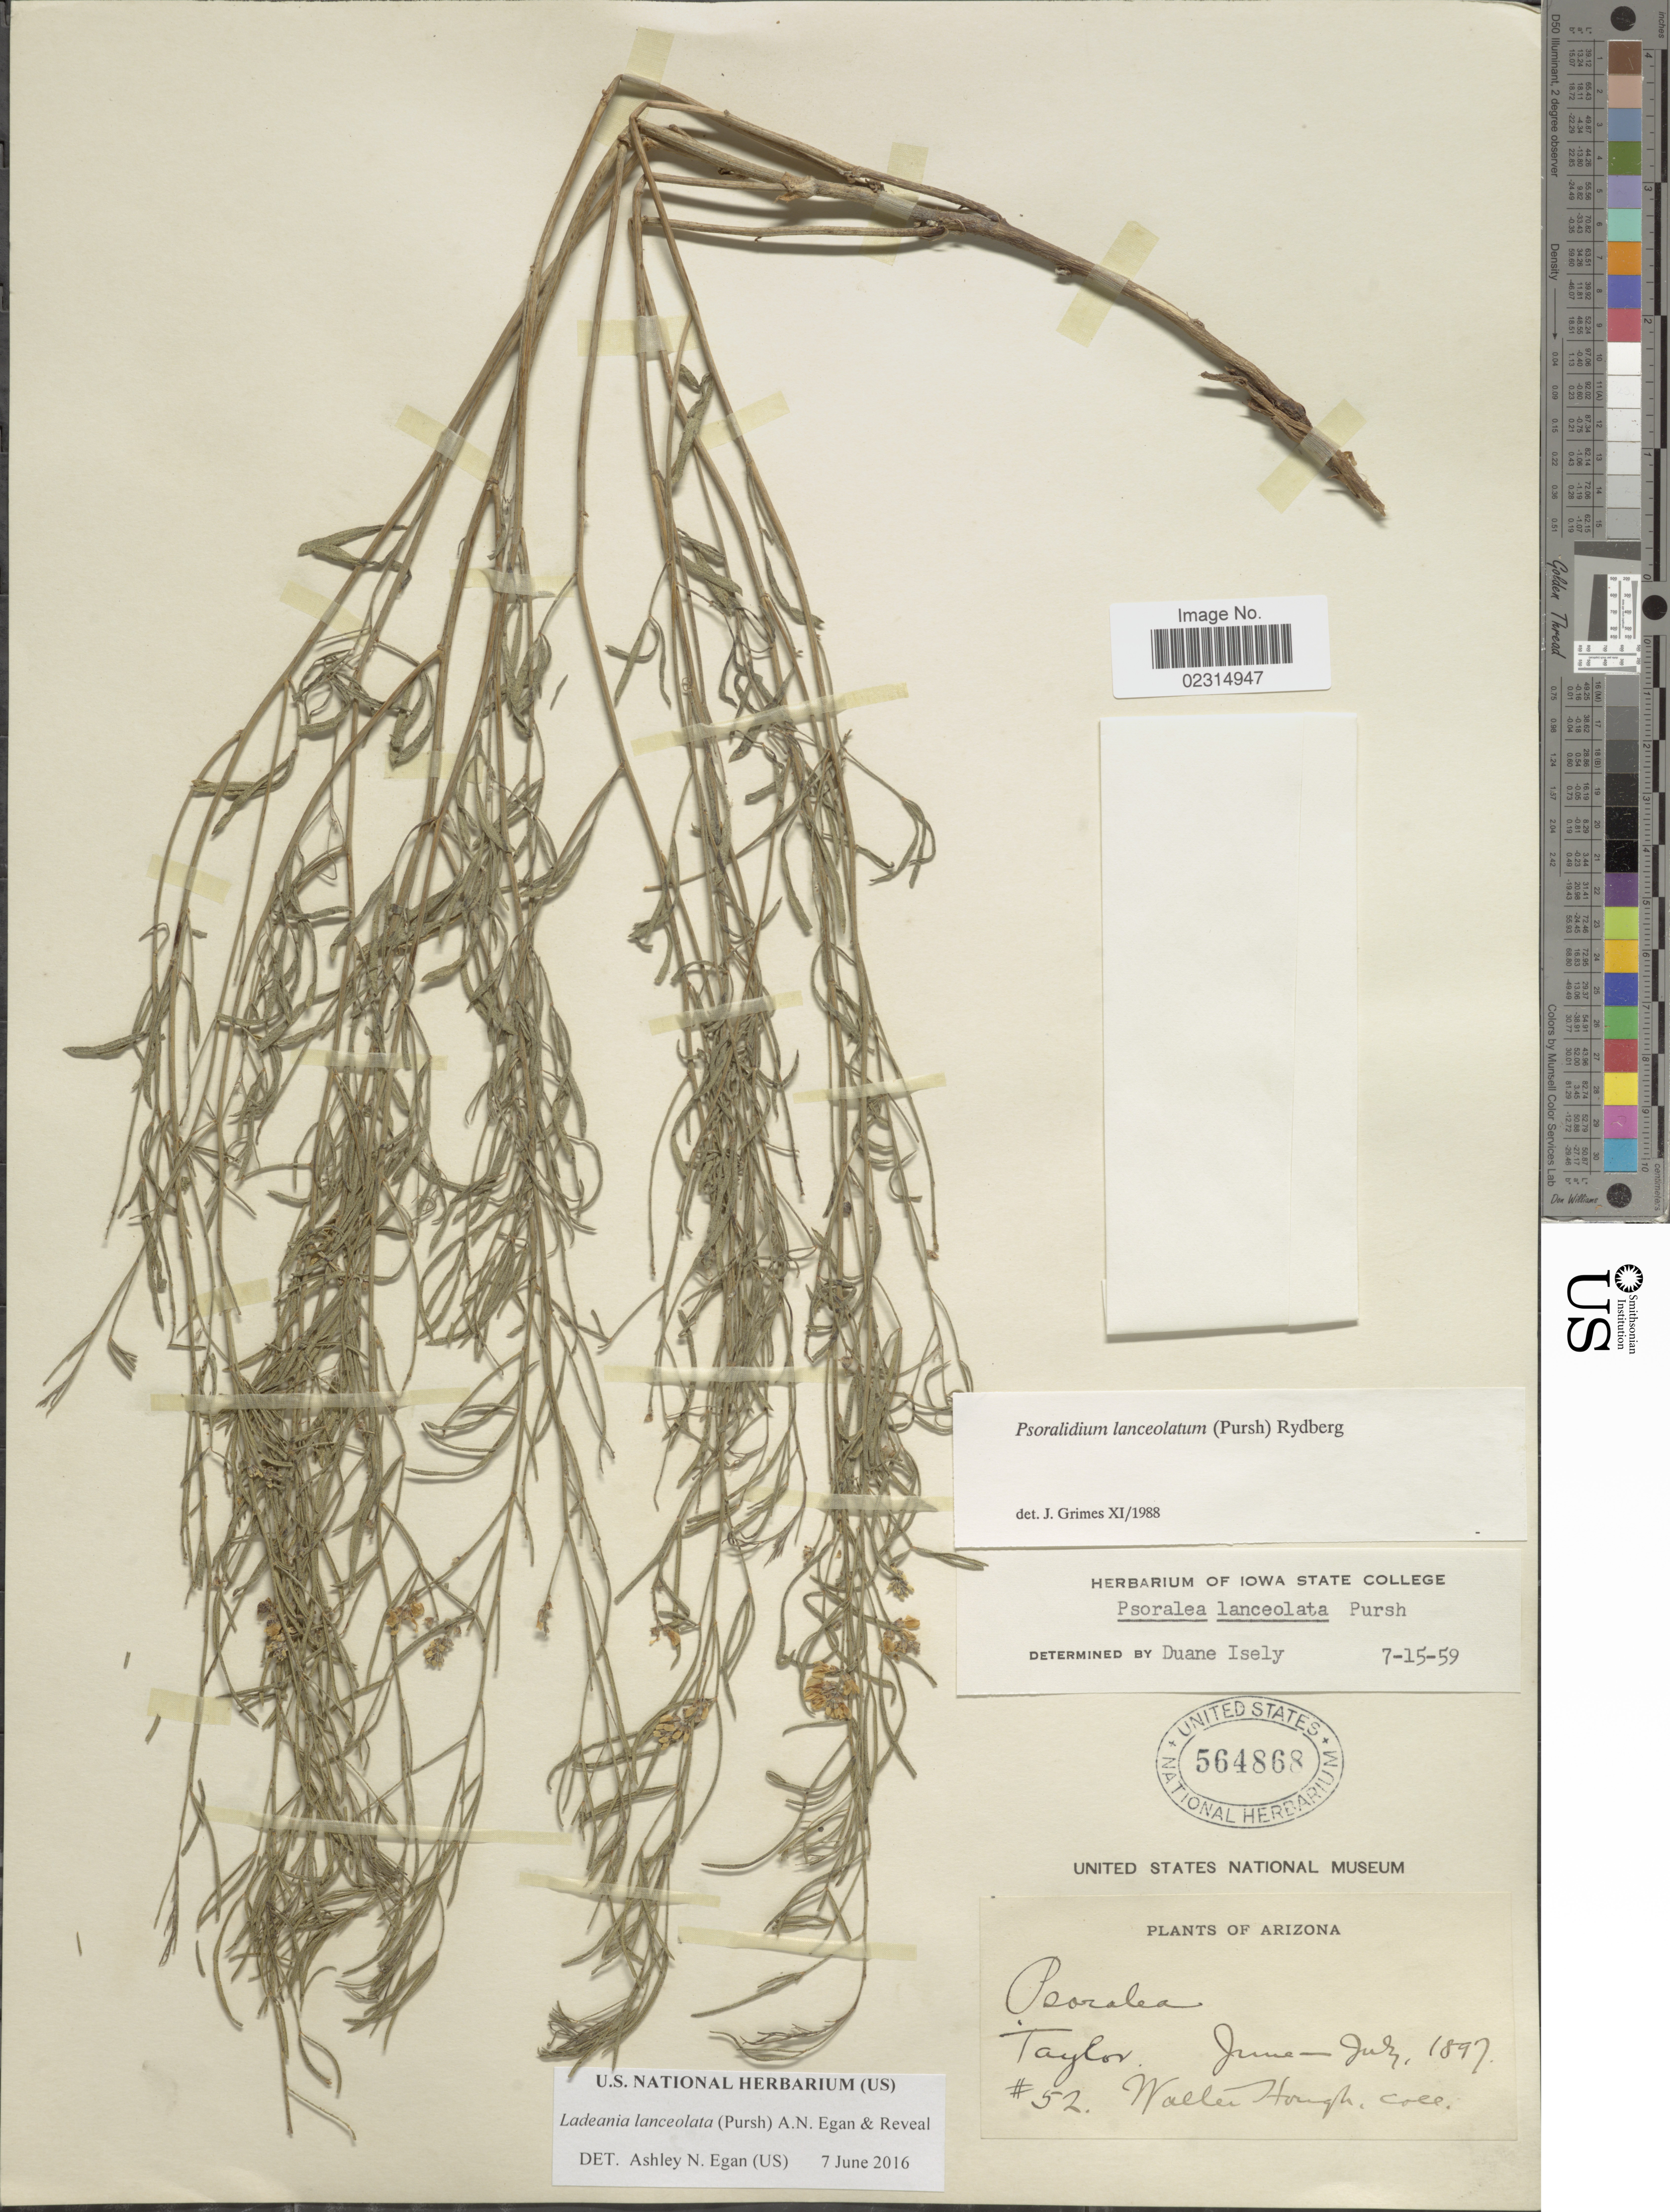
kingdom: Plantae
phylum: Tracheophyta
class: Magnoliopsida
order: Fabales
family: Fabaceae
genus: Ladeania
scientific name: Ladeania lanceolata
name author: (Pursh) A.N. Egan & Reveal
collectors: W. Hough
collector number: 52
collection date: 1897-06/1897-07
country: United States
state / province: Arizona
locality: Taylor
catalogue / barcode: US 564868